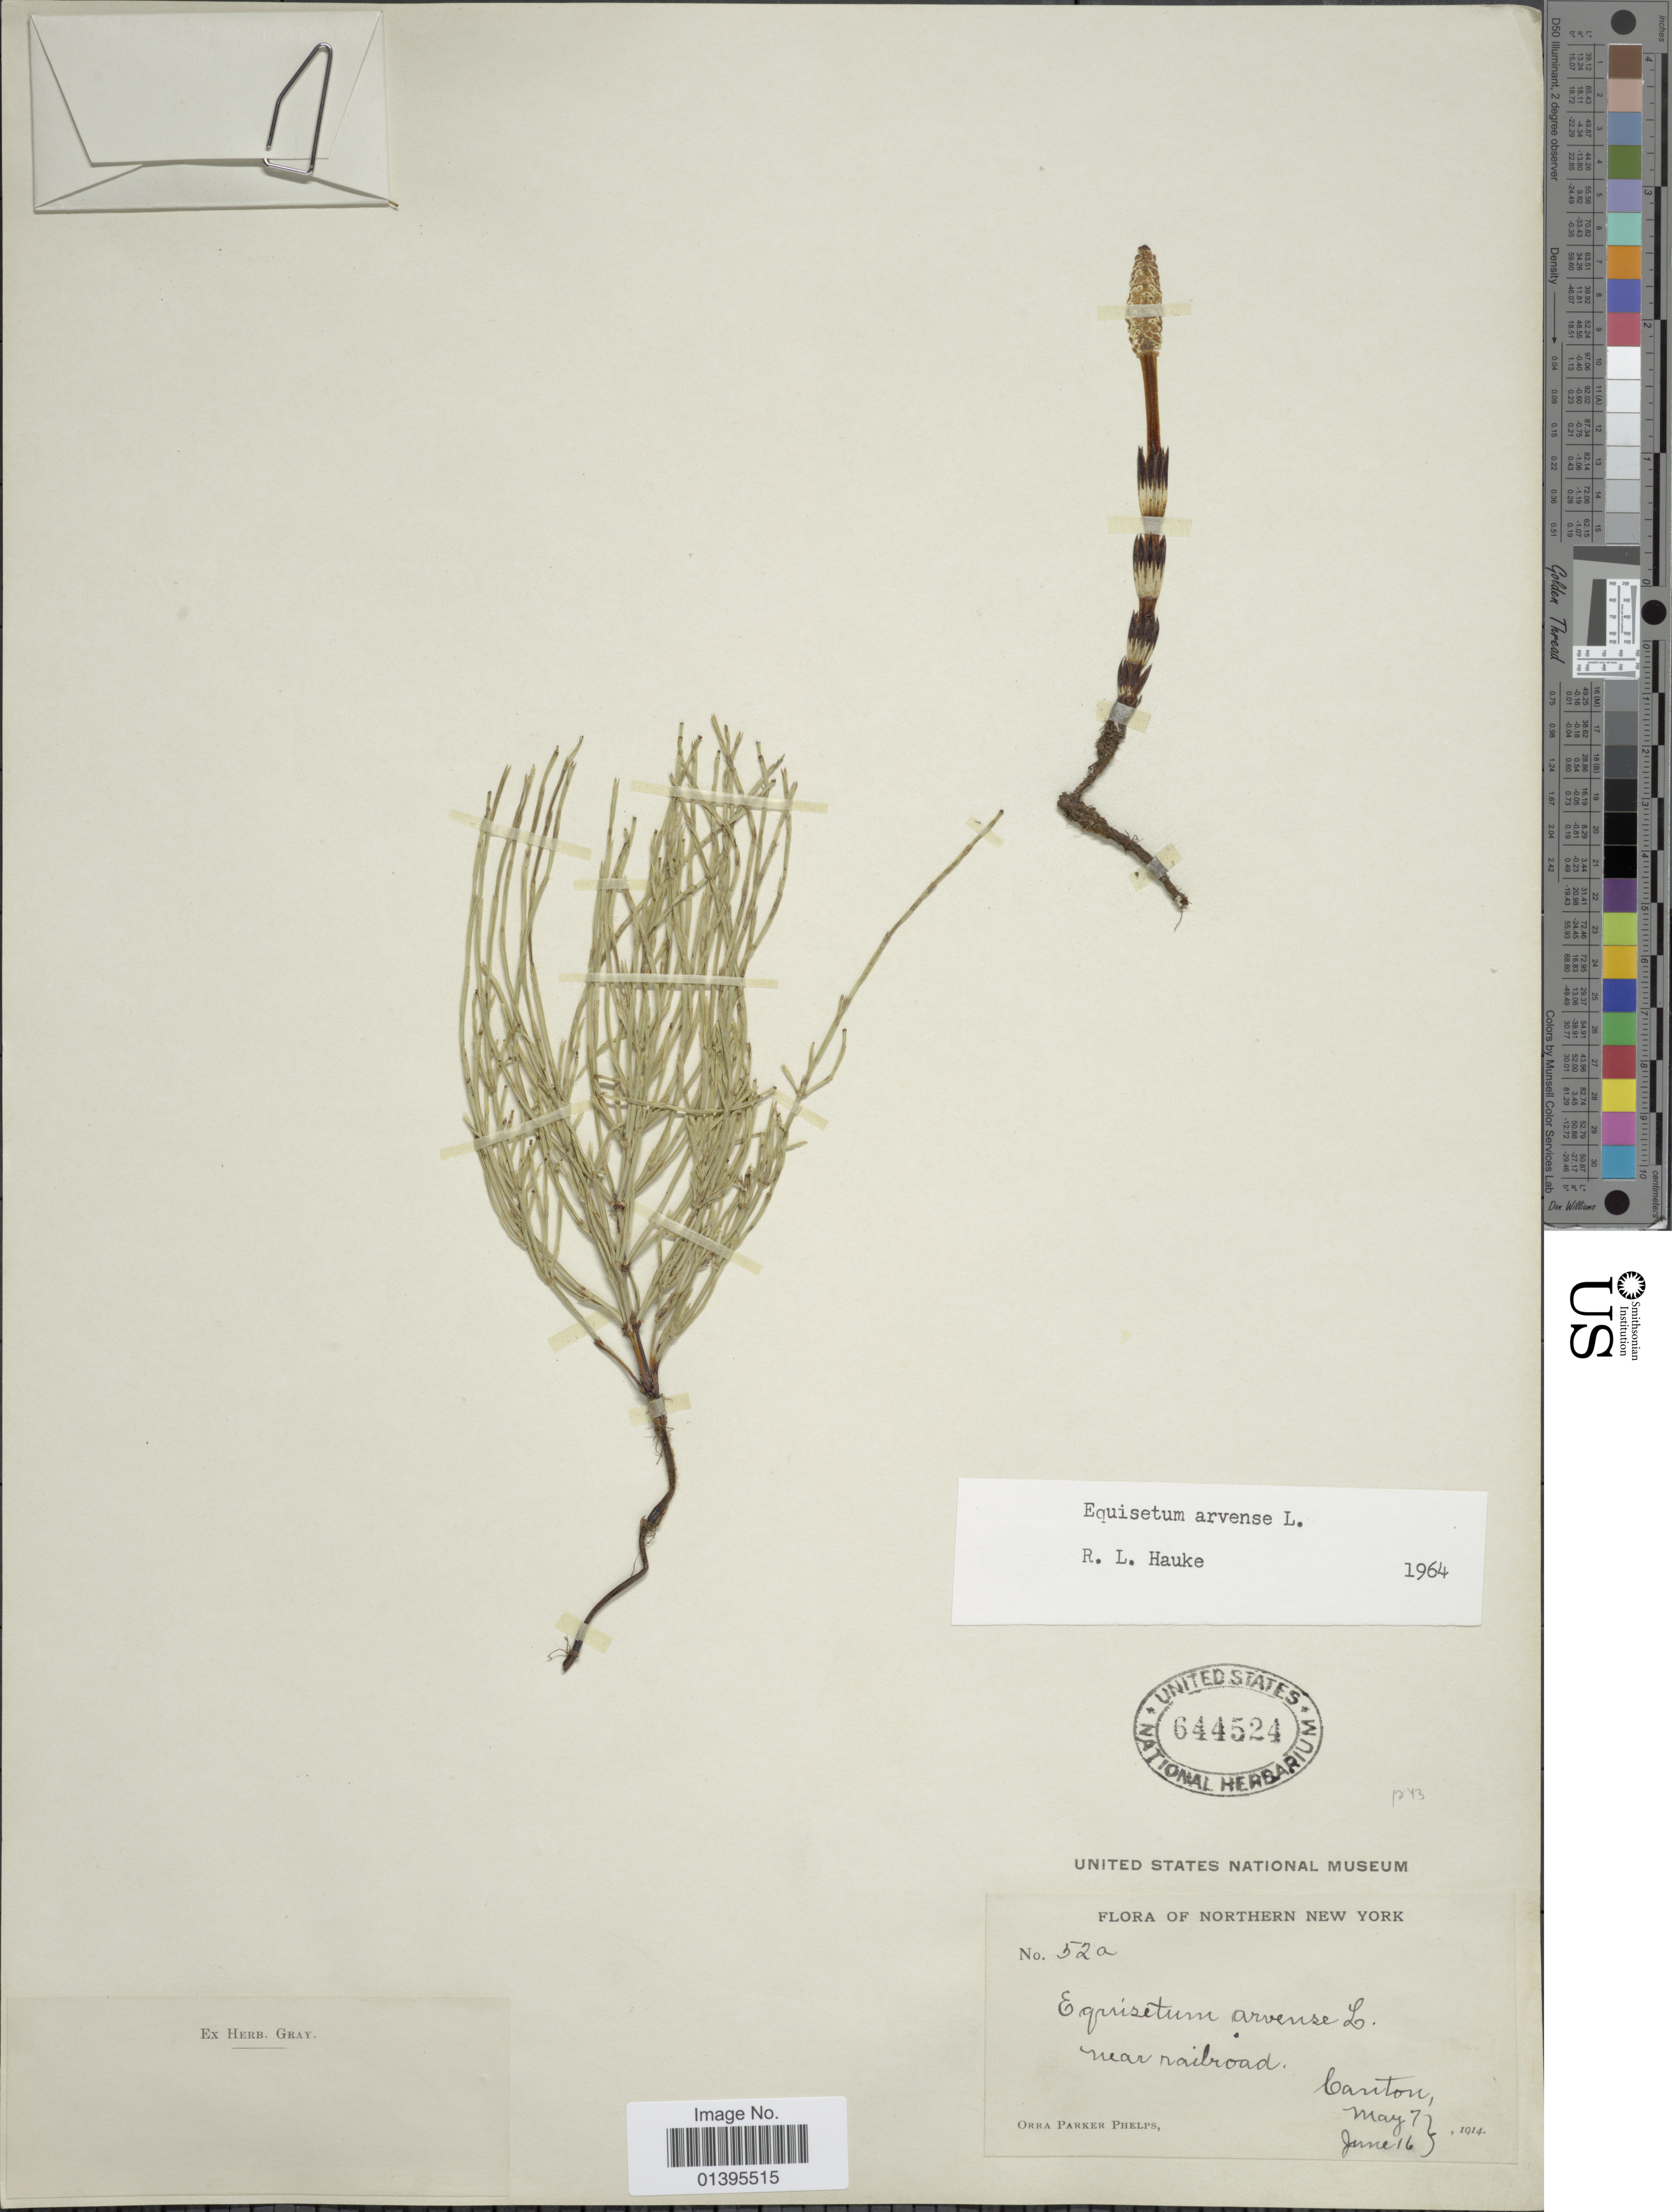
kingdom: Plantae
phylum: Tracheophyta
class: Polypodiopsida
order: Equisetales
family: Equisetaceae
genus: Equisetum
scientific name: Equisetum arvense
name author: L.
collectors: O. P. Phelps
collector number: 52a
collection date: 1914-05-07/1914-06-16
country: United States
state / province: New York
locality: Northern New York, near railroad, Canton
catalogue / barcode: US 644524